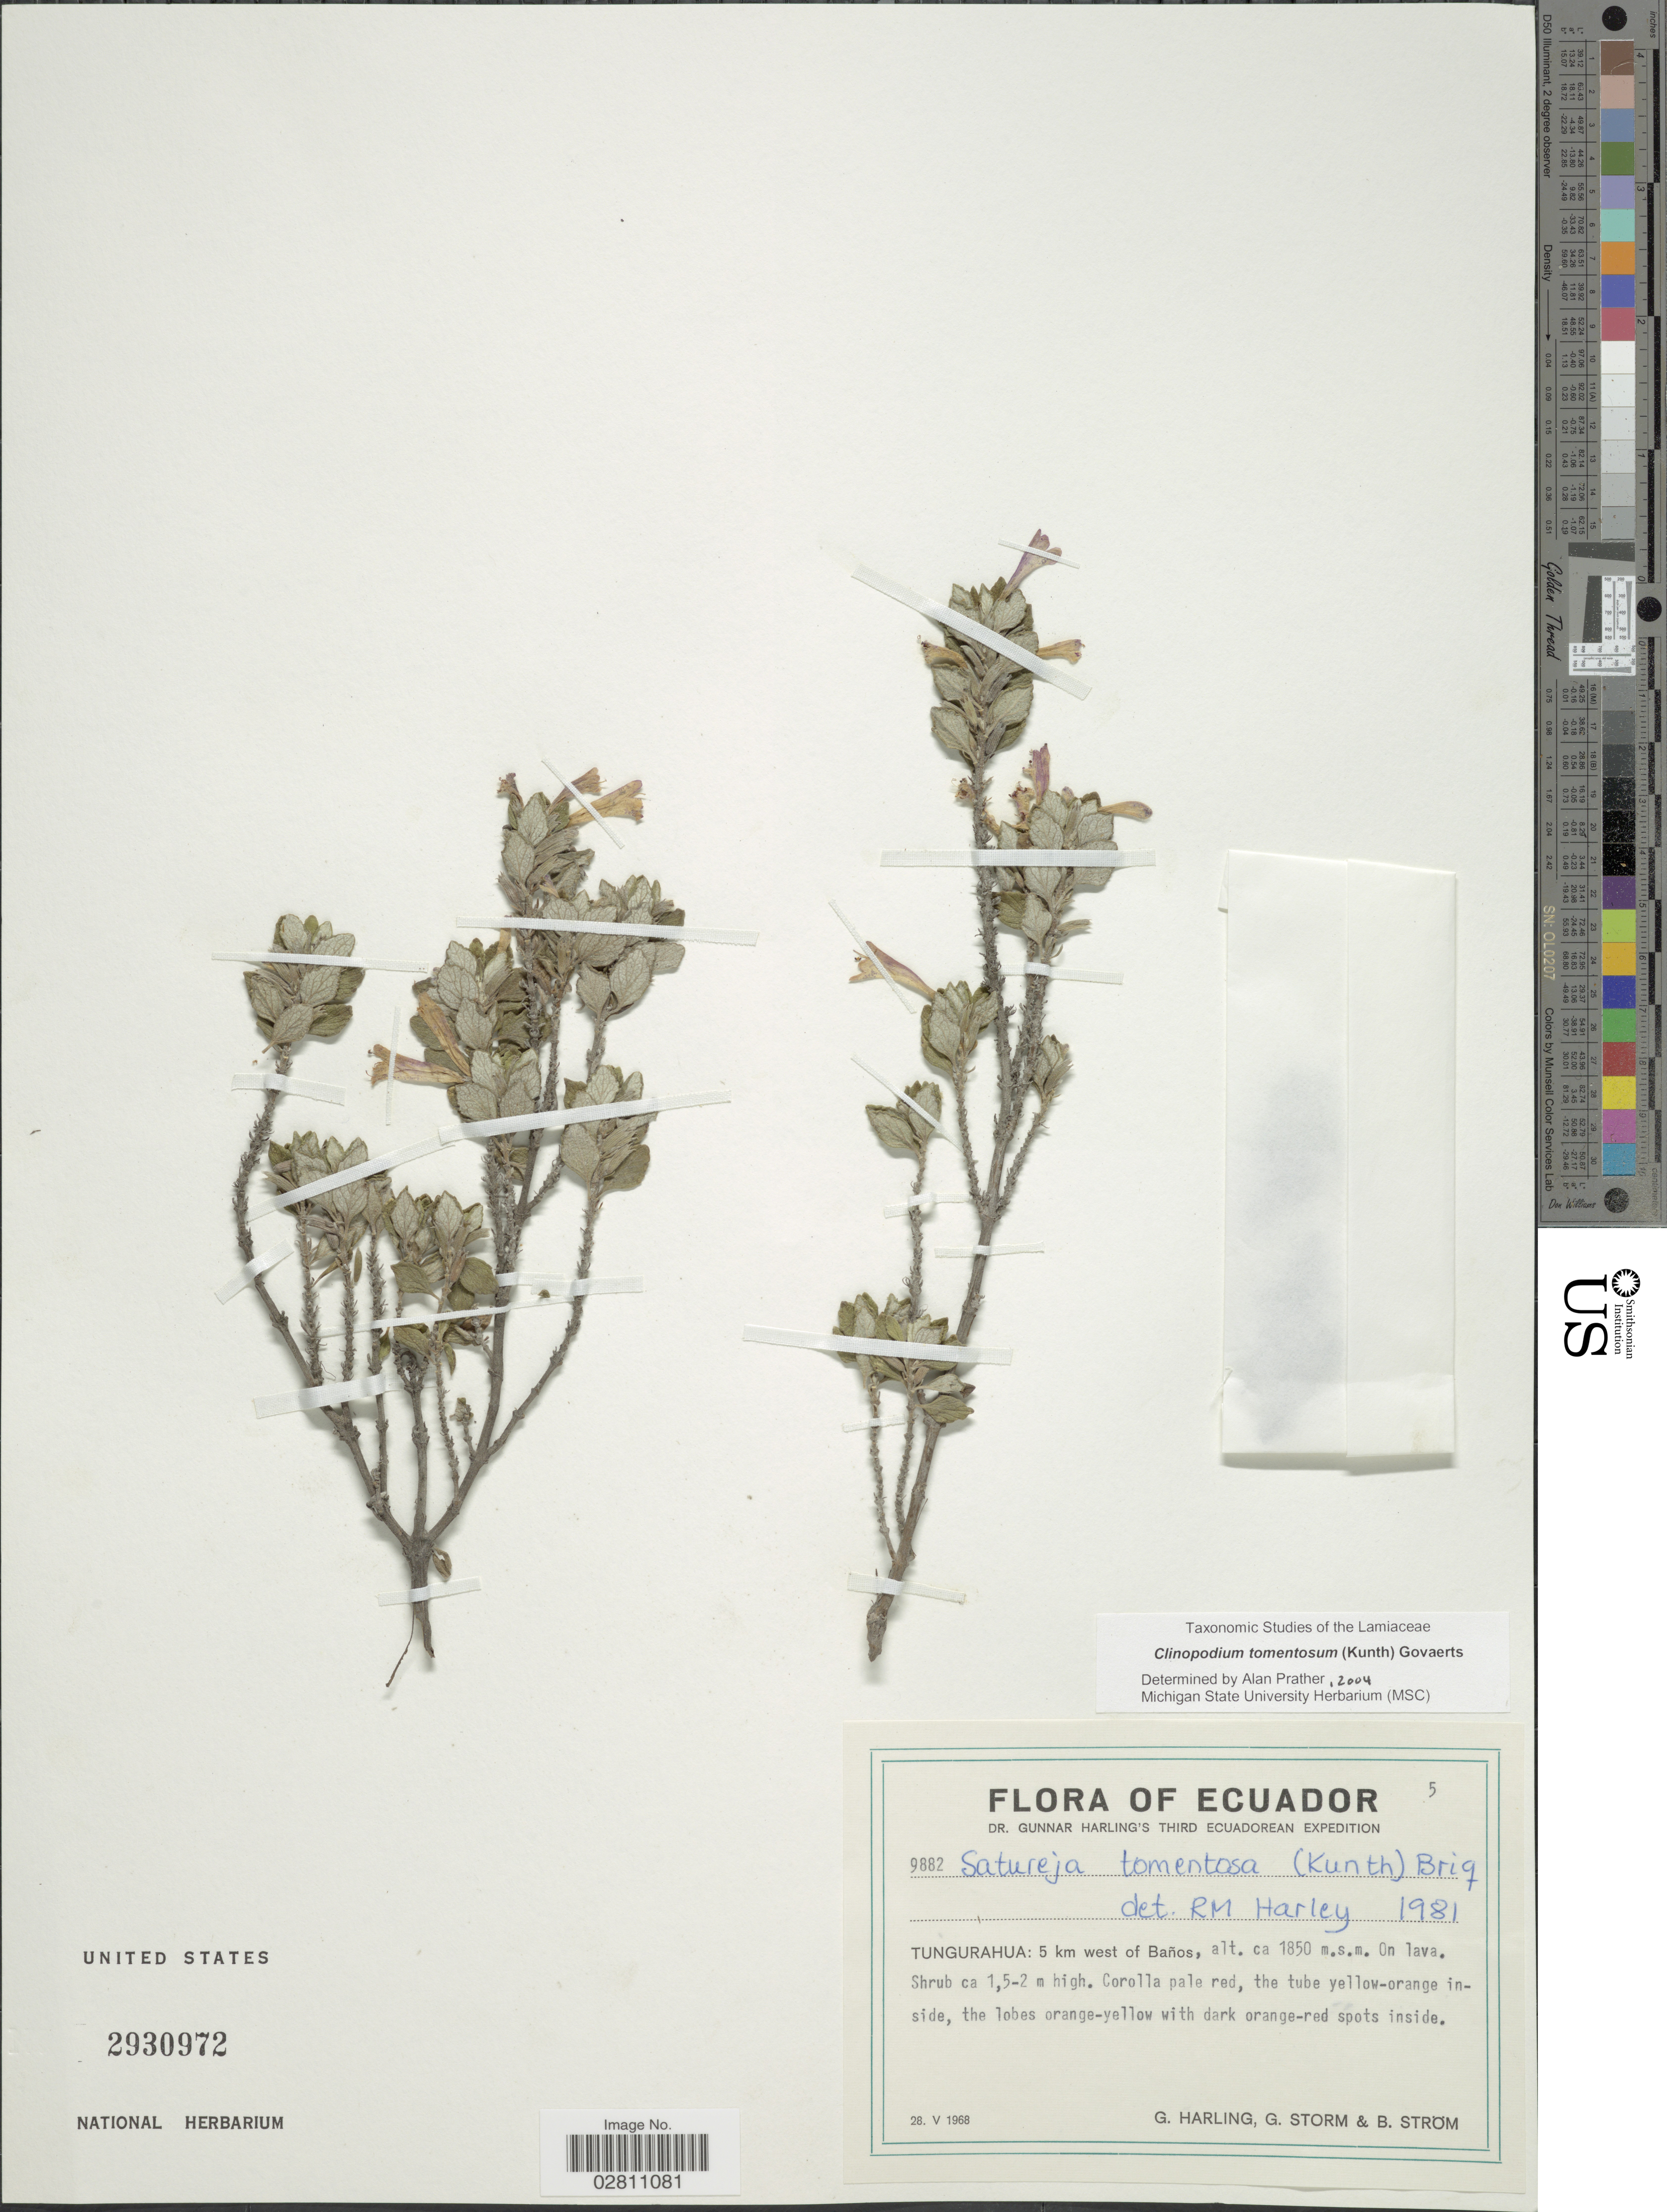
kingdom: Plantae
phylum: Tracheophyta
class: Magnoliopsida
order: Lamiales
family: Lamiaceae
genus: Clinopodium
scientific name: Clinopodium tomentosum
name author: (Kunth) Govaerts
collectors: G. Harling, G. Storm & B. Ström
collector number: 9882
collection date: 1968-05-28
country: Ecuador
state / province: Tungurahua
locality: Tungurahua: 5 km west of Baños.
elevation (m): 1850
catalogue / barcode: US 2930972